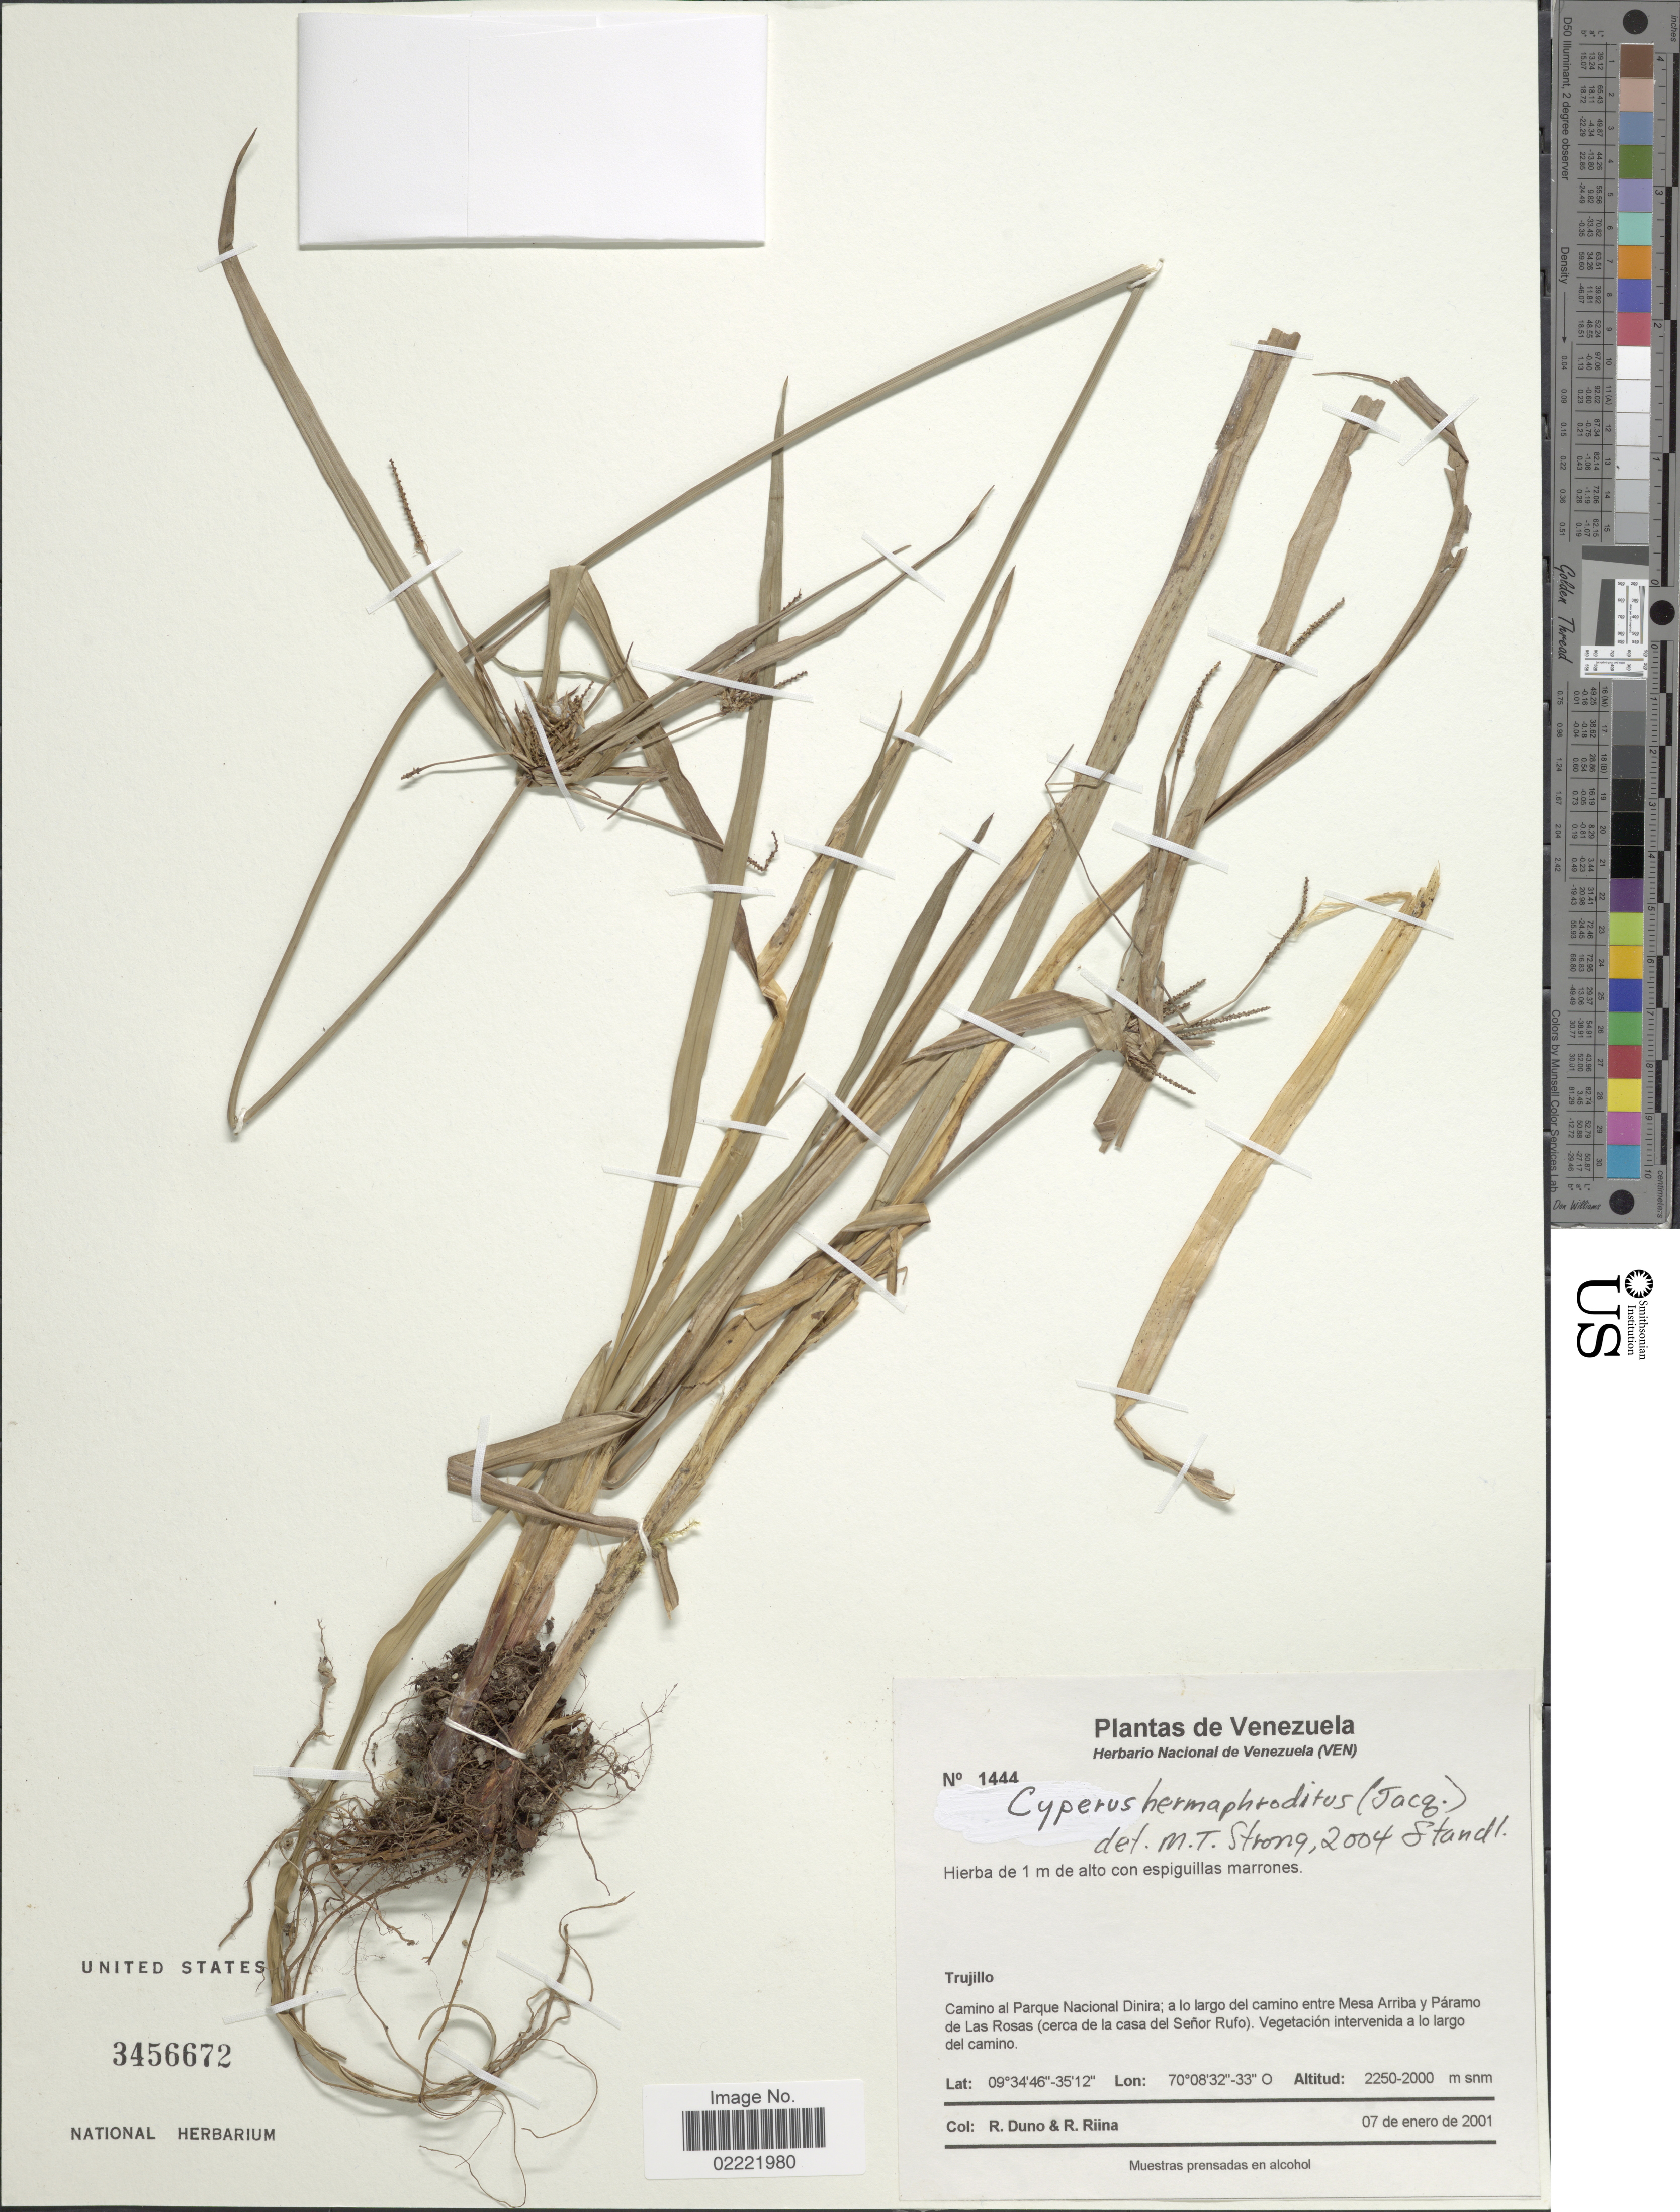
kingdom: Plantae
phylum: Tracheophyta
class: Liliopsida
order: Poales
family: Cyperaceae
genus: Cyperus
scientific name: Cyperus hermaphroditus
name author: (Jacq.) Standl.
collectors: R. Duno de Stefano & R. Riina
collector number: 1444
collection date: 2001-01-07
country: Venezuela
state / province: Trujillo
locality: Camino al Parque Nacional Dinira; a largo del camino entre Mesa Arriba y Paramo de Las Rosas (cerca de la casa del Senor Rufo)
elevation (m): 2000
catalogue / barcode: US 3456672